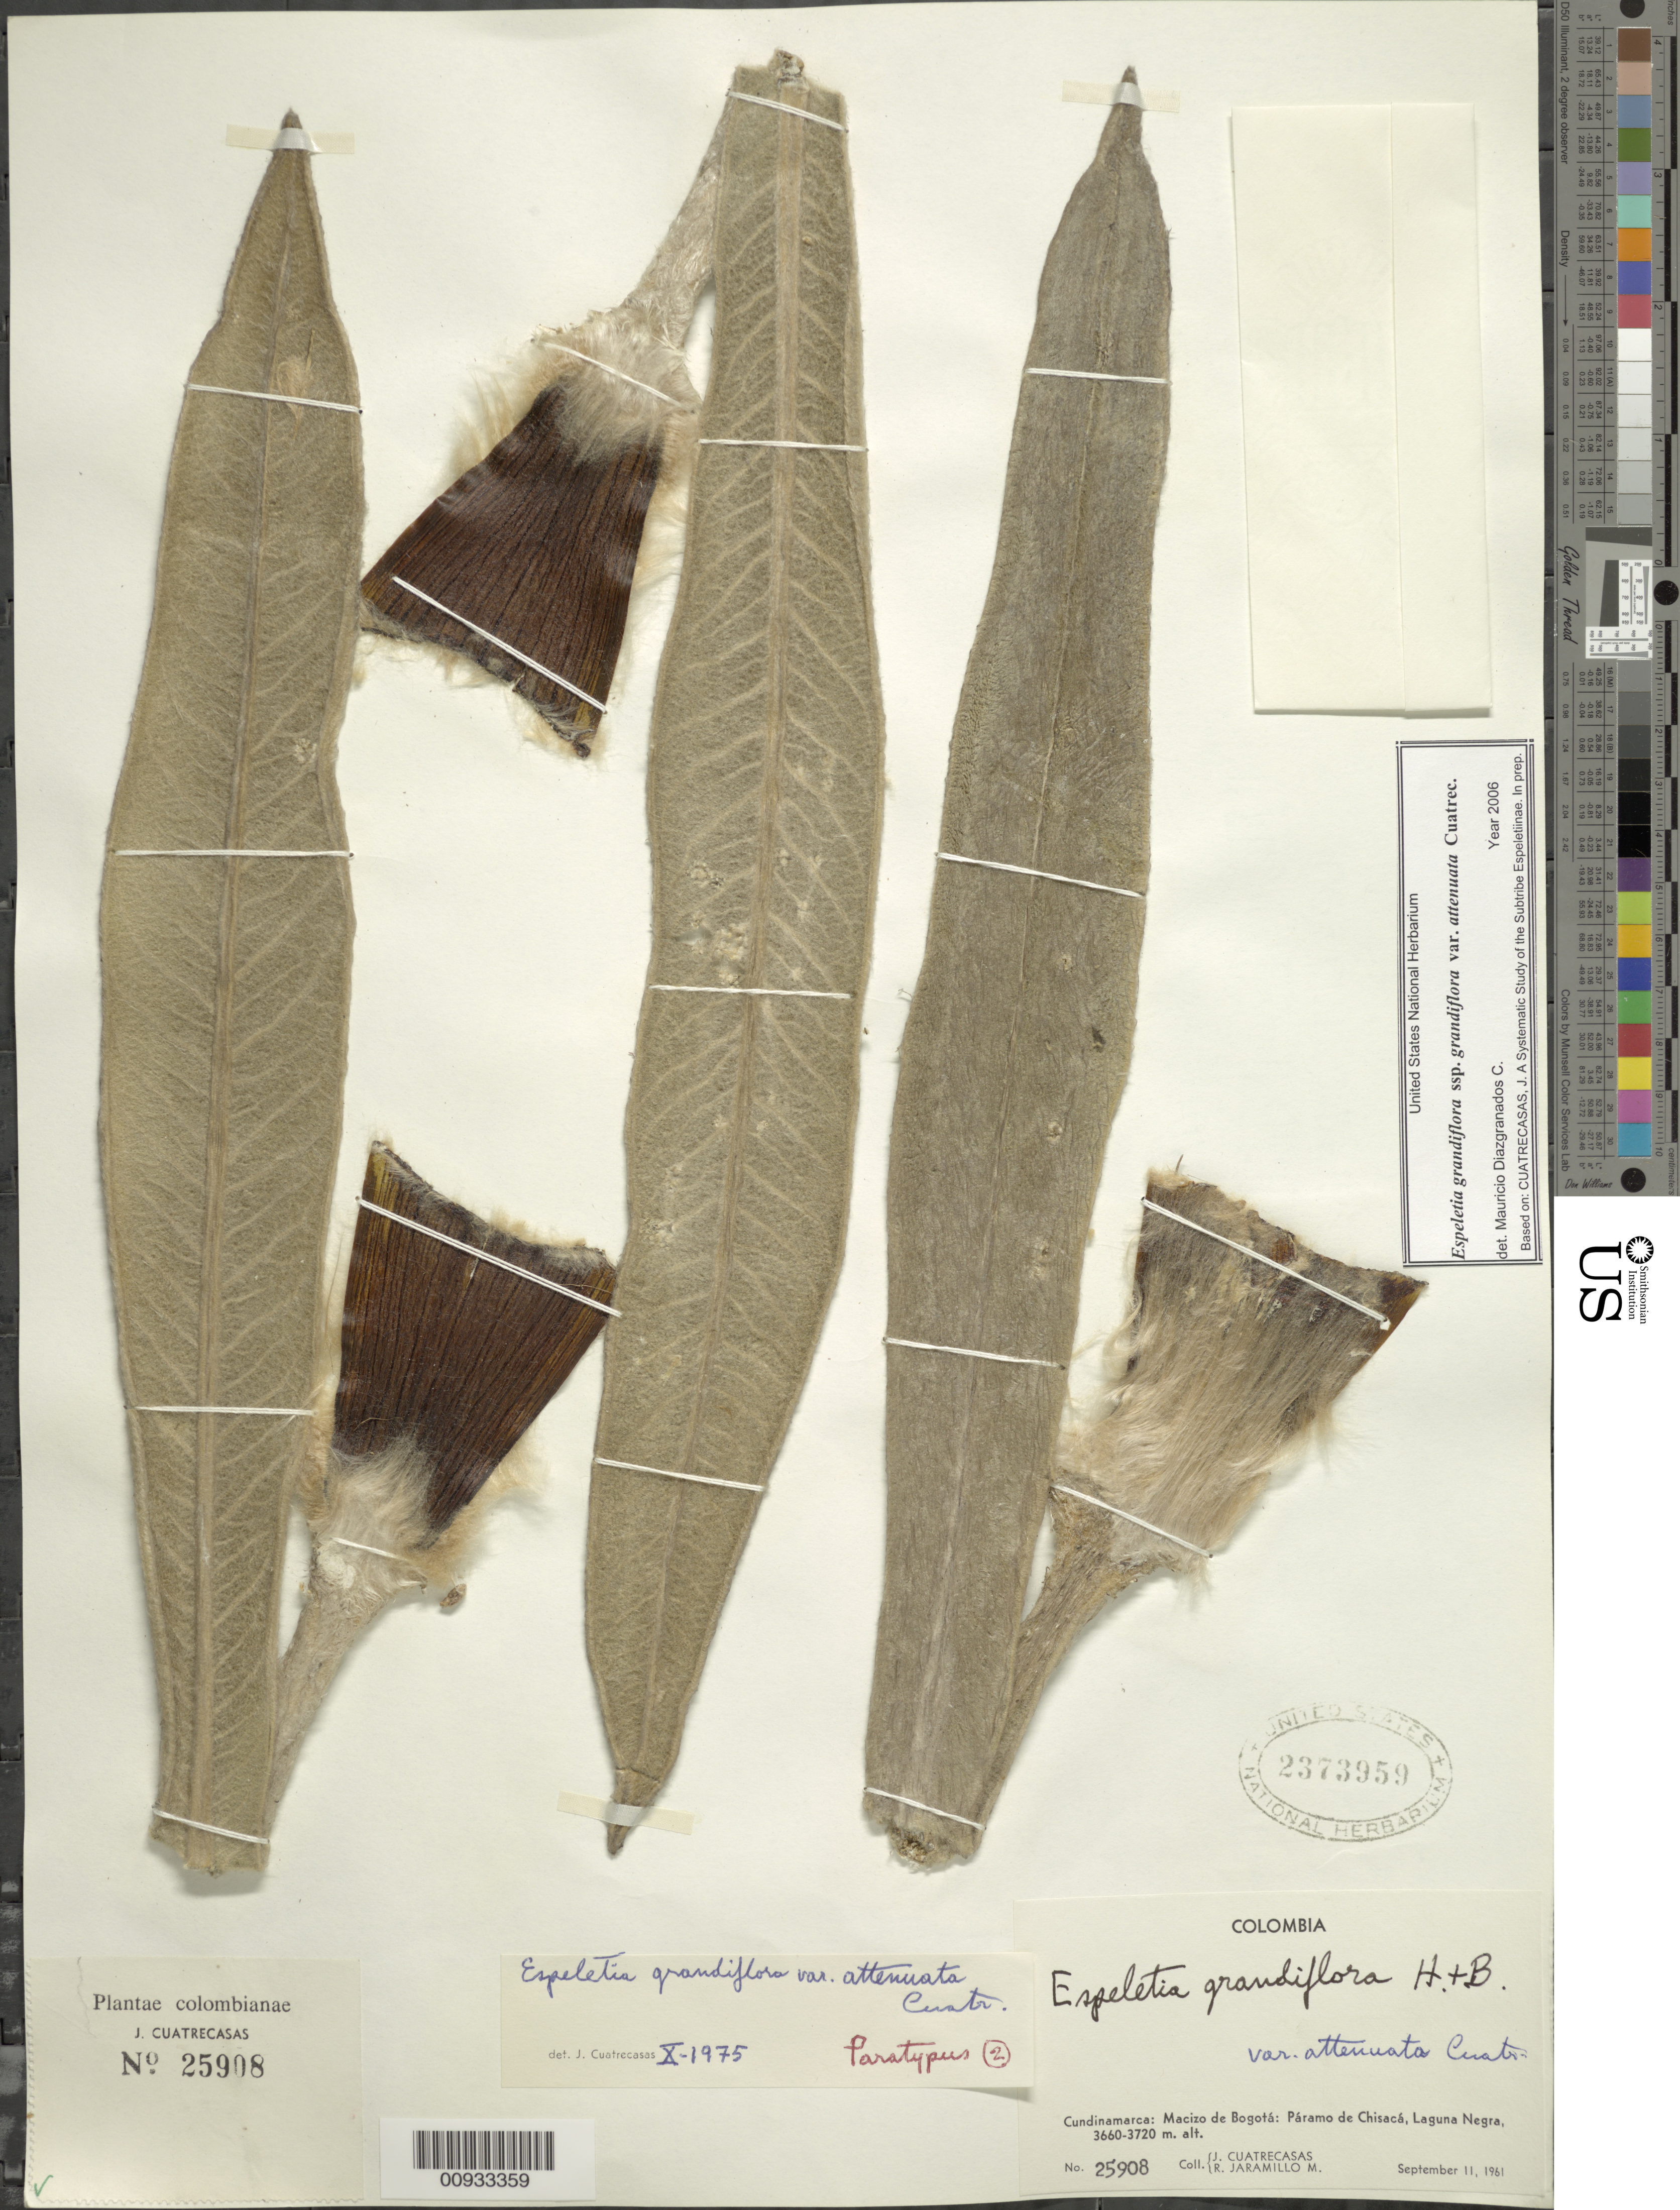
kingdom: Plantae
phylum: Tracheophyta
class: Magnoliopsida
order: Asterales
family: Asteraceae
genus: Espeletia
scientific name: Espeletia grandiflora var. attenuata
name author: Cuatrec.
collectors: J. Cuatrecasas & R. Jaramillo M.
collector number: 25908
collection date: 1961-09-11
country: Colombia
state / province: Cundinamarca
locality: Macizo de Bogota: Paramo de Chisaca, Laguna Negra.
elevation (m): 3660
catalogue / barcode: US 2373959